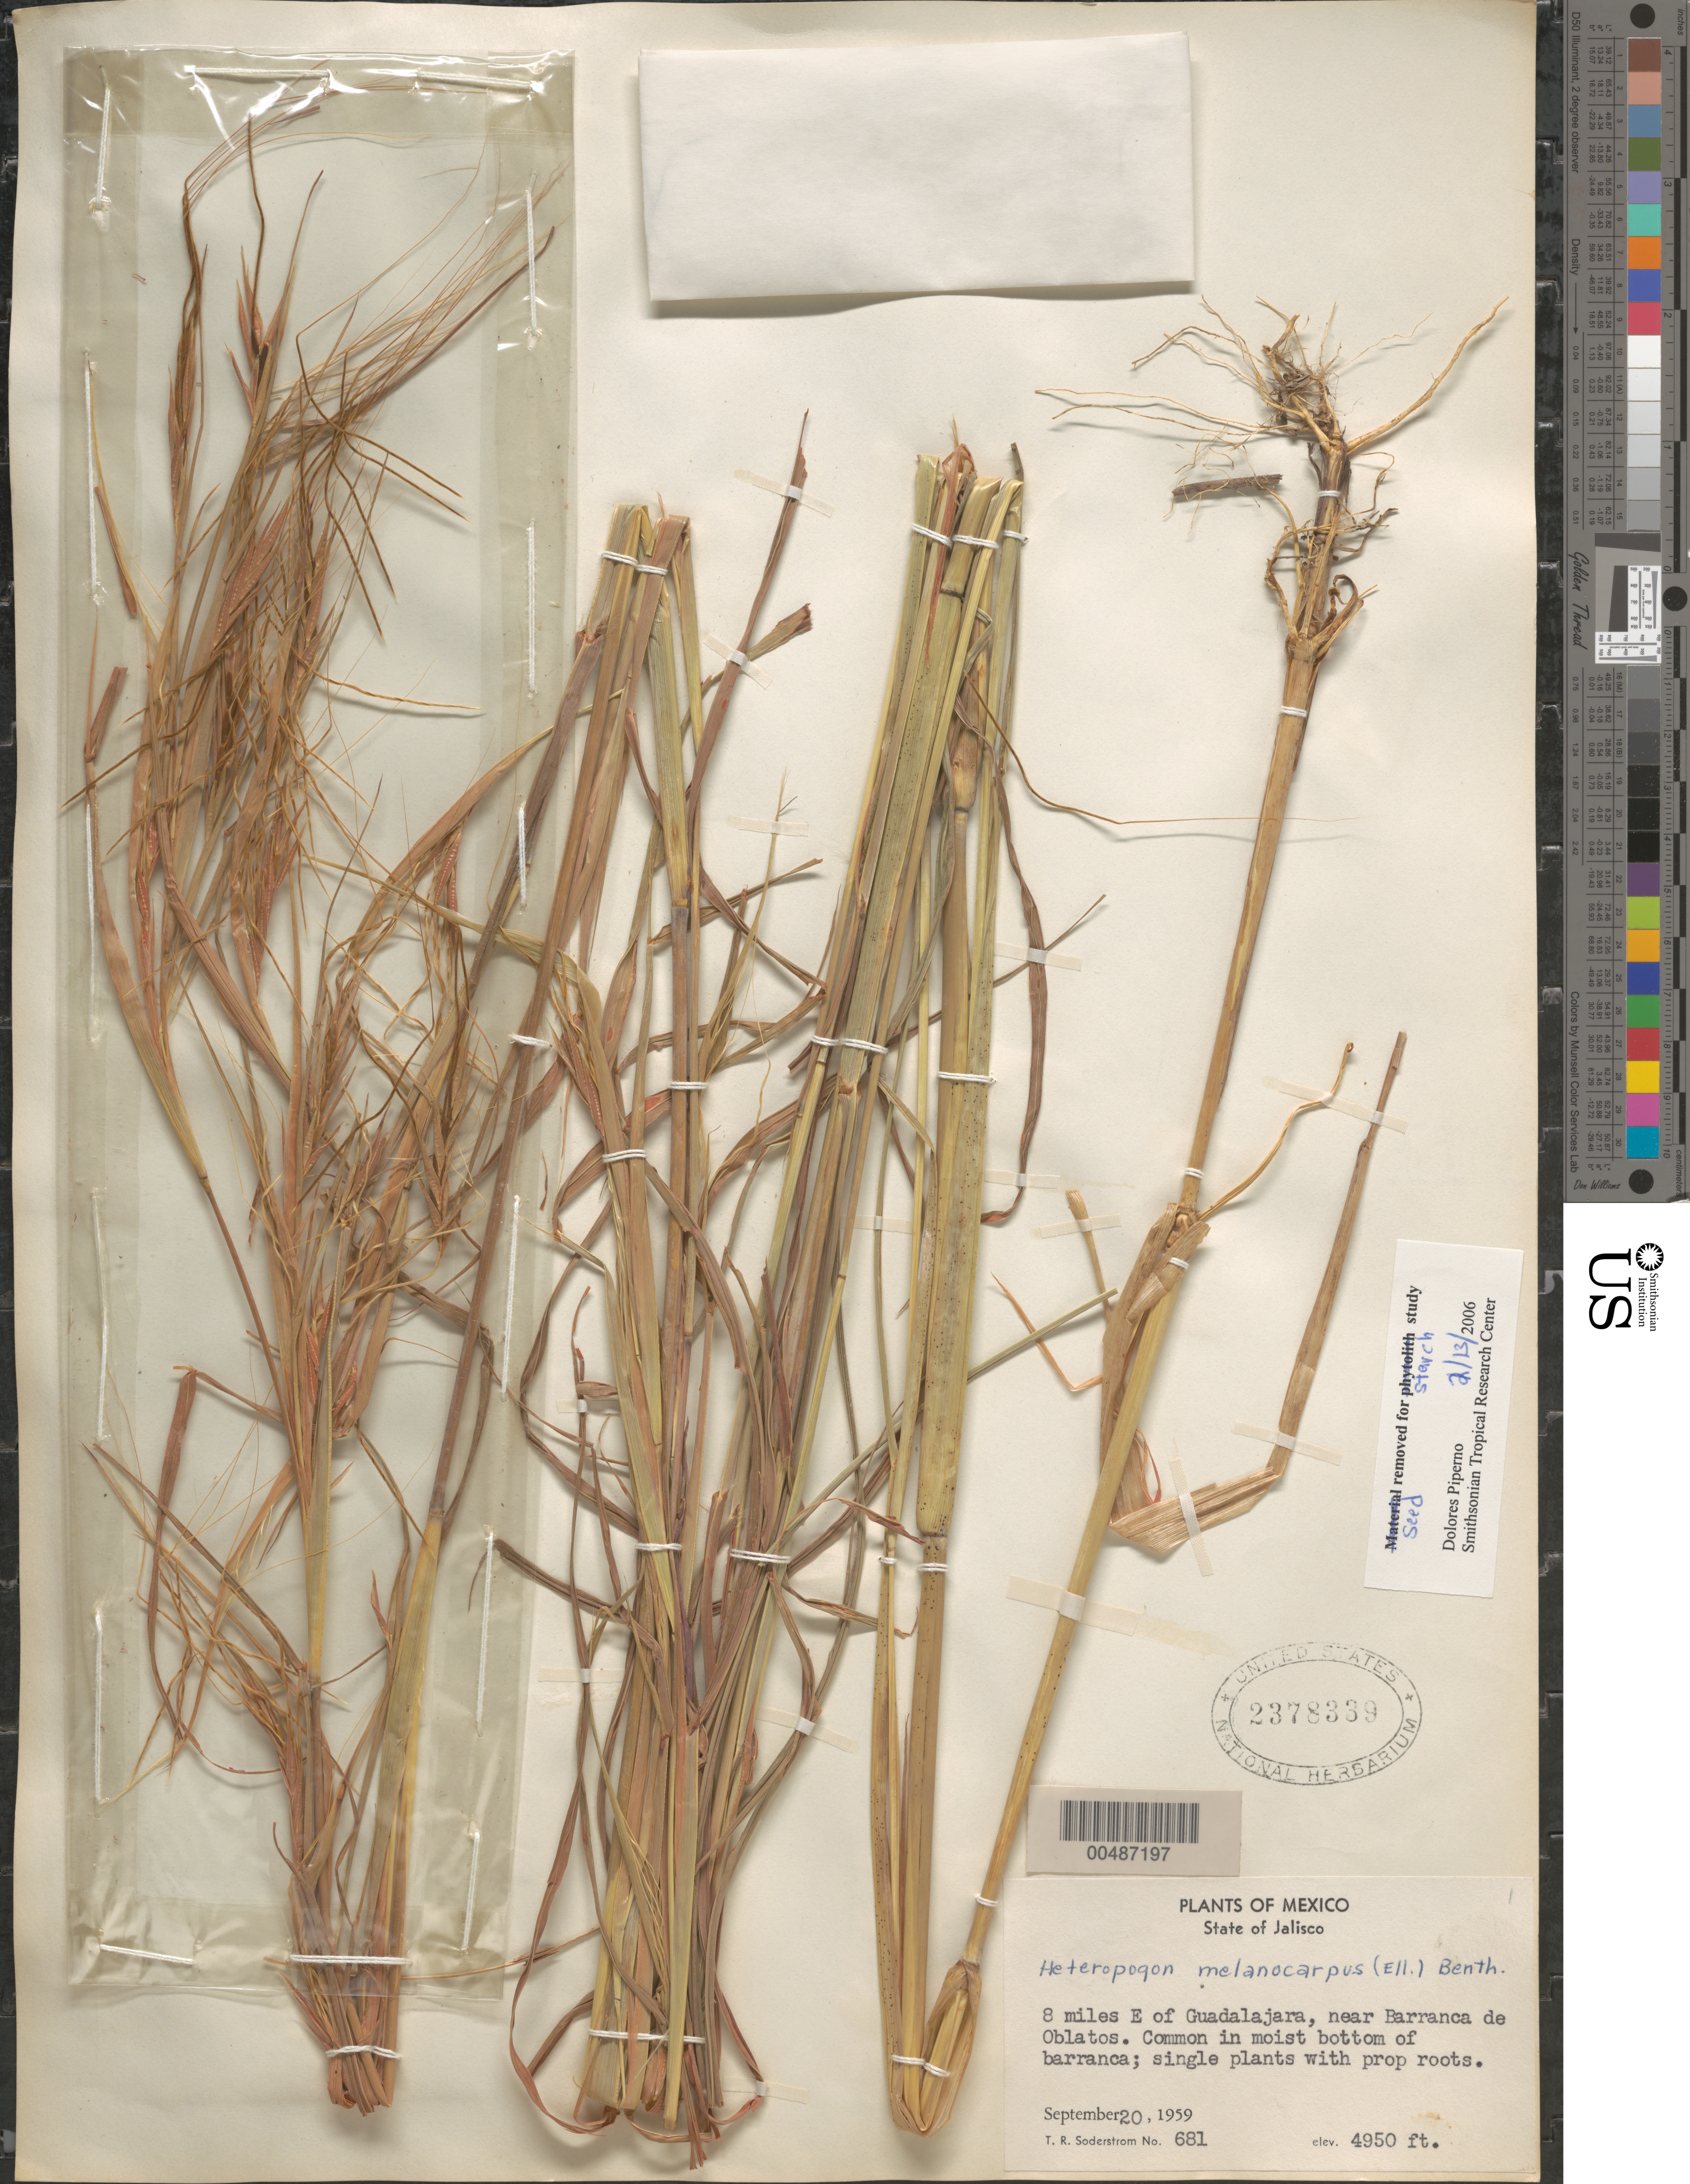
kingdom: Plantae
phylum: Tracheophyta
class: Liliopsida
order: Poales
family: Poaceae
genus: Heteropogon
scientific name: Heteropogon melanocarpus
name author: (Elliott) Benth.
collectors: T. R. Soderstrom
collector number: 681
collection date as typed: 20 Sep 1959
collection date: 1959-09-20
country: Mexico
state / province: Jalisco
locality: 8 mi E of Guadalajara, near Barranca de Oblatos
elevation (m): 1509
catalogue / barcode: US 2378339